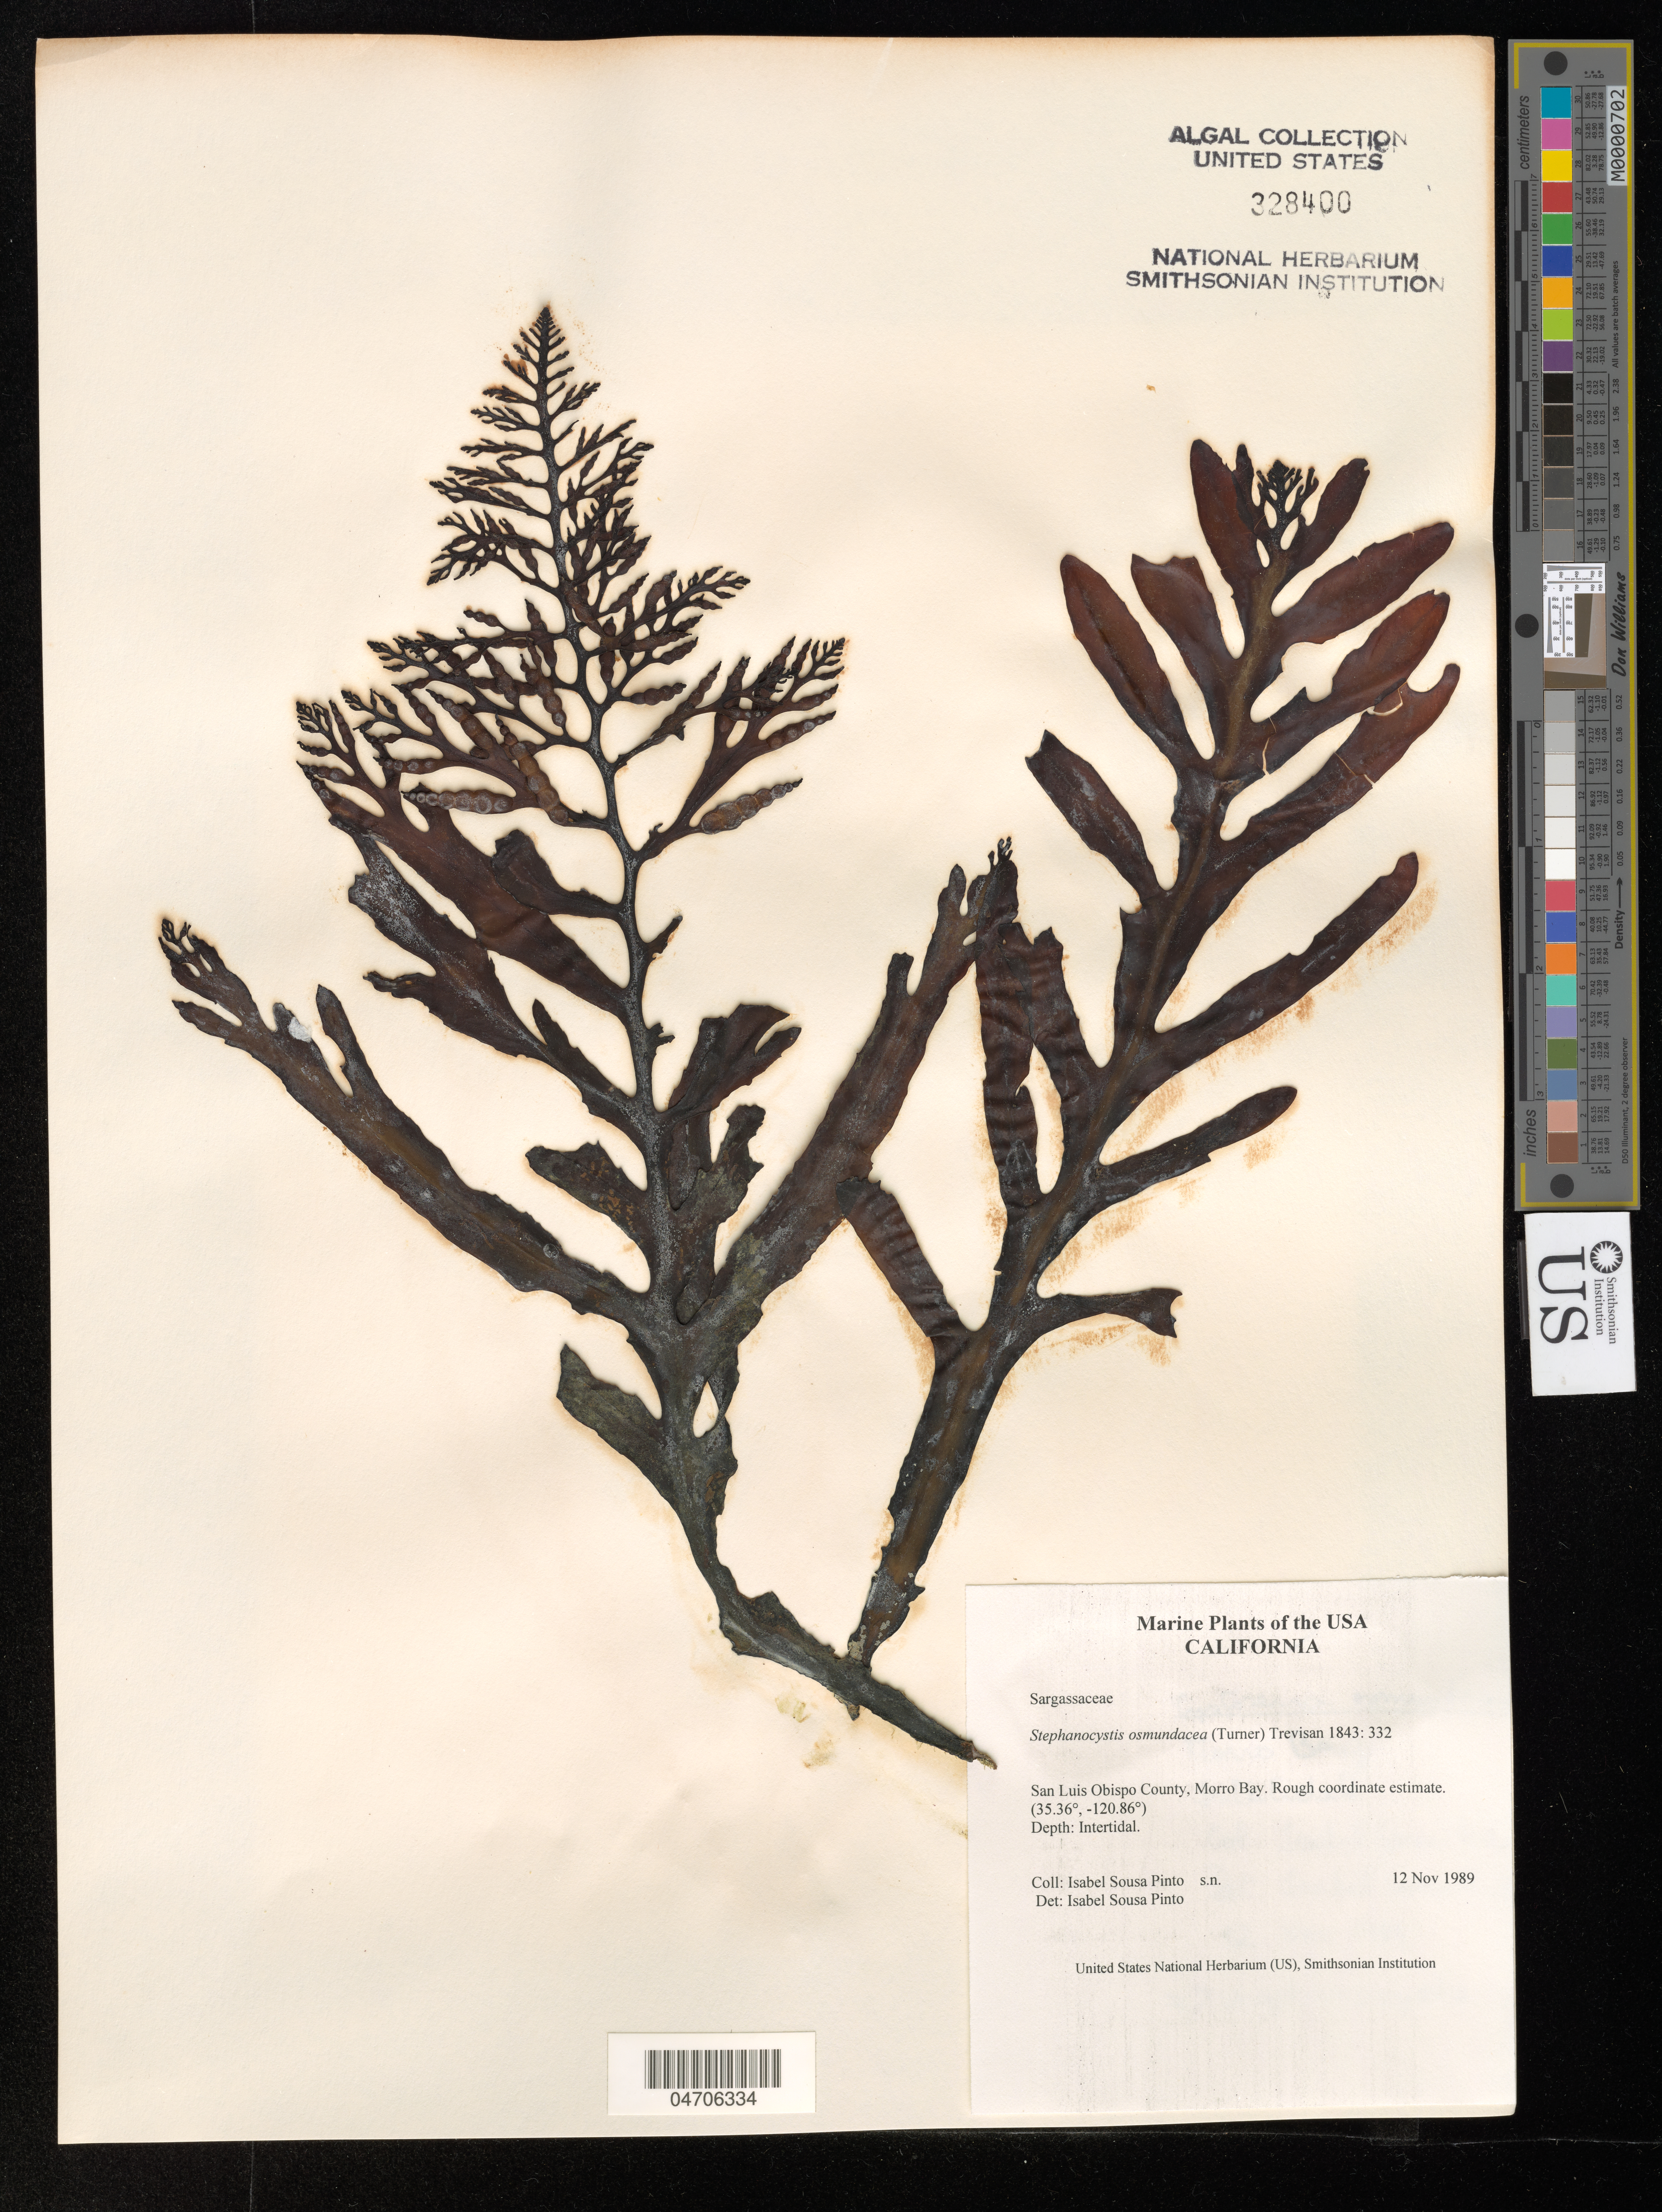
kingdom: Chromista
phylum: Ochrophyta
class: Phaeophyceae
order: Fucales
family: Sargassaceae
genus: Stephanocystis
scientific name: Stephanocystis osmundacea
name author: (Turner) Trevis.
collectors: I. Sousa Pinto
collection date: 1989-11-12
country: United States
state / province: California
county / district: San Luis Obispo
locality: San Luis Obispo County, Morro Bay.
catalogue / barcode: US 328400